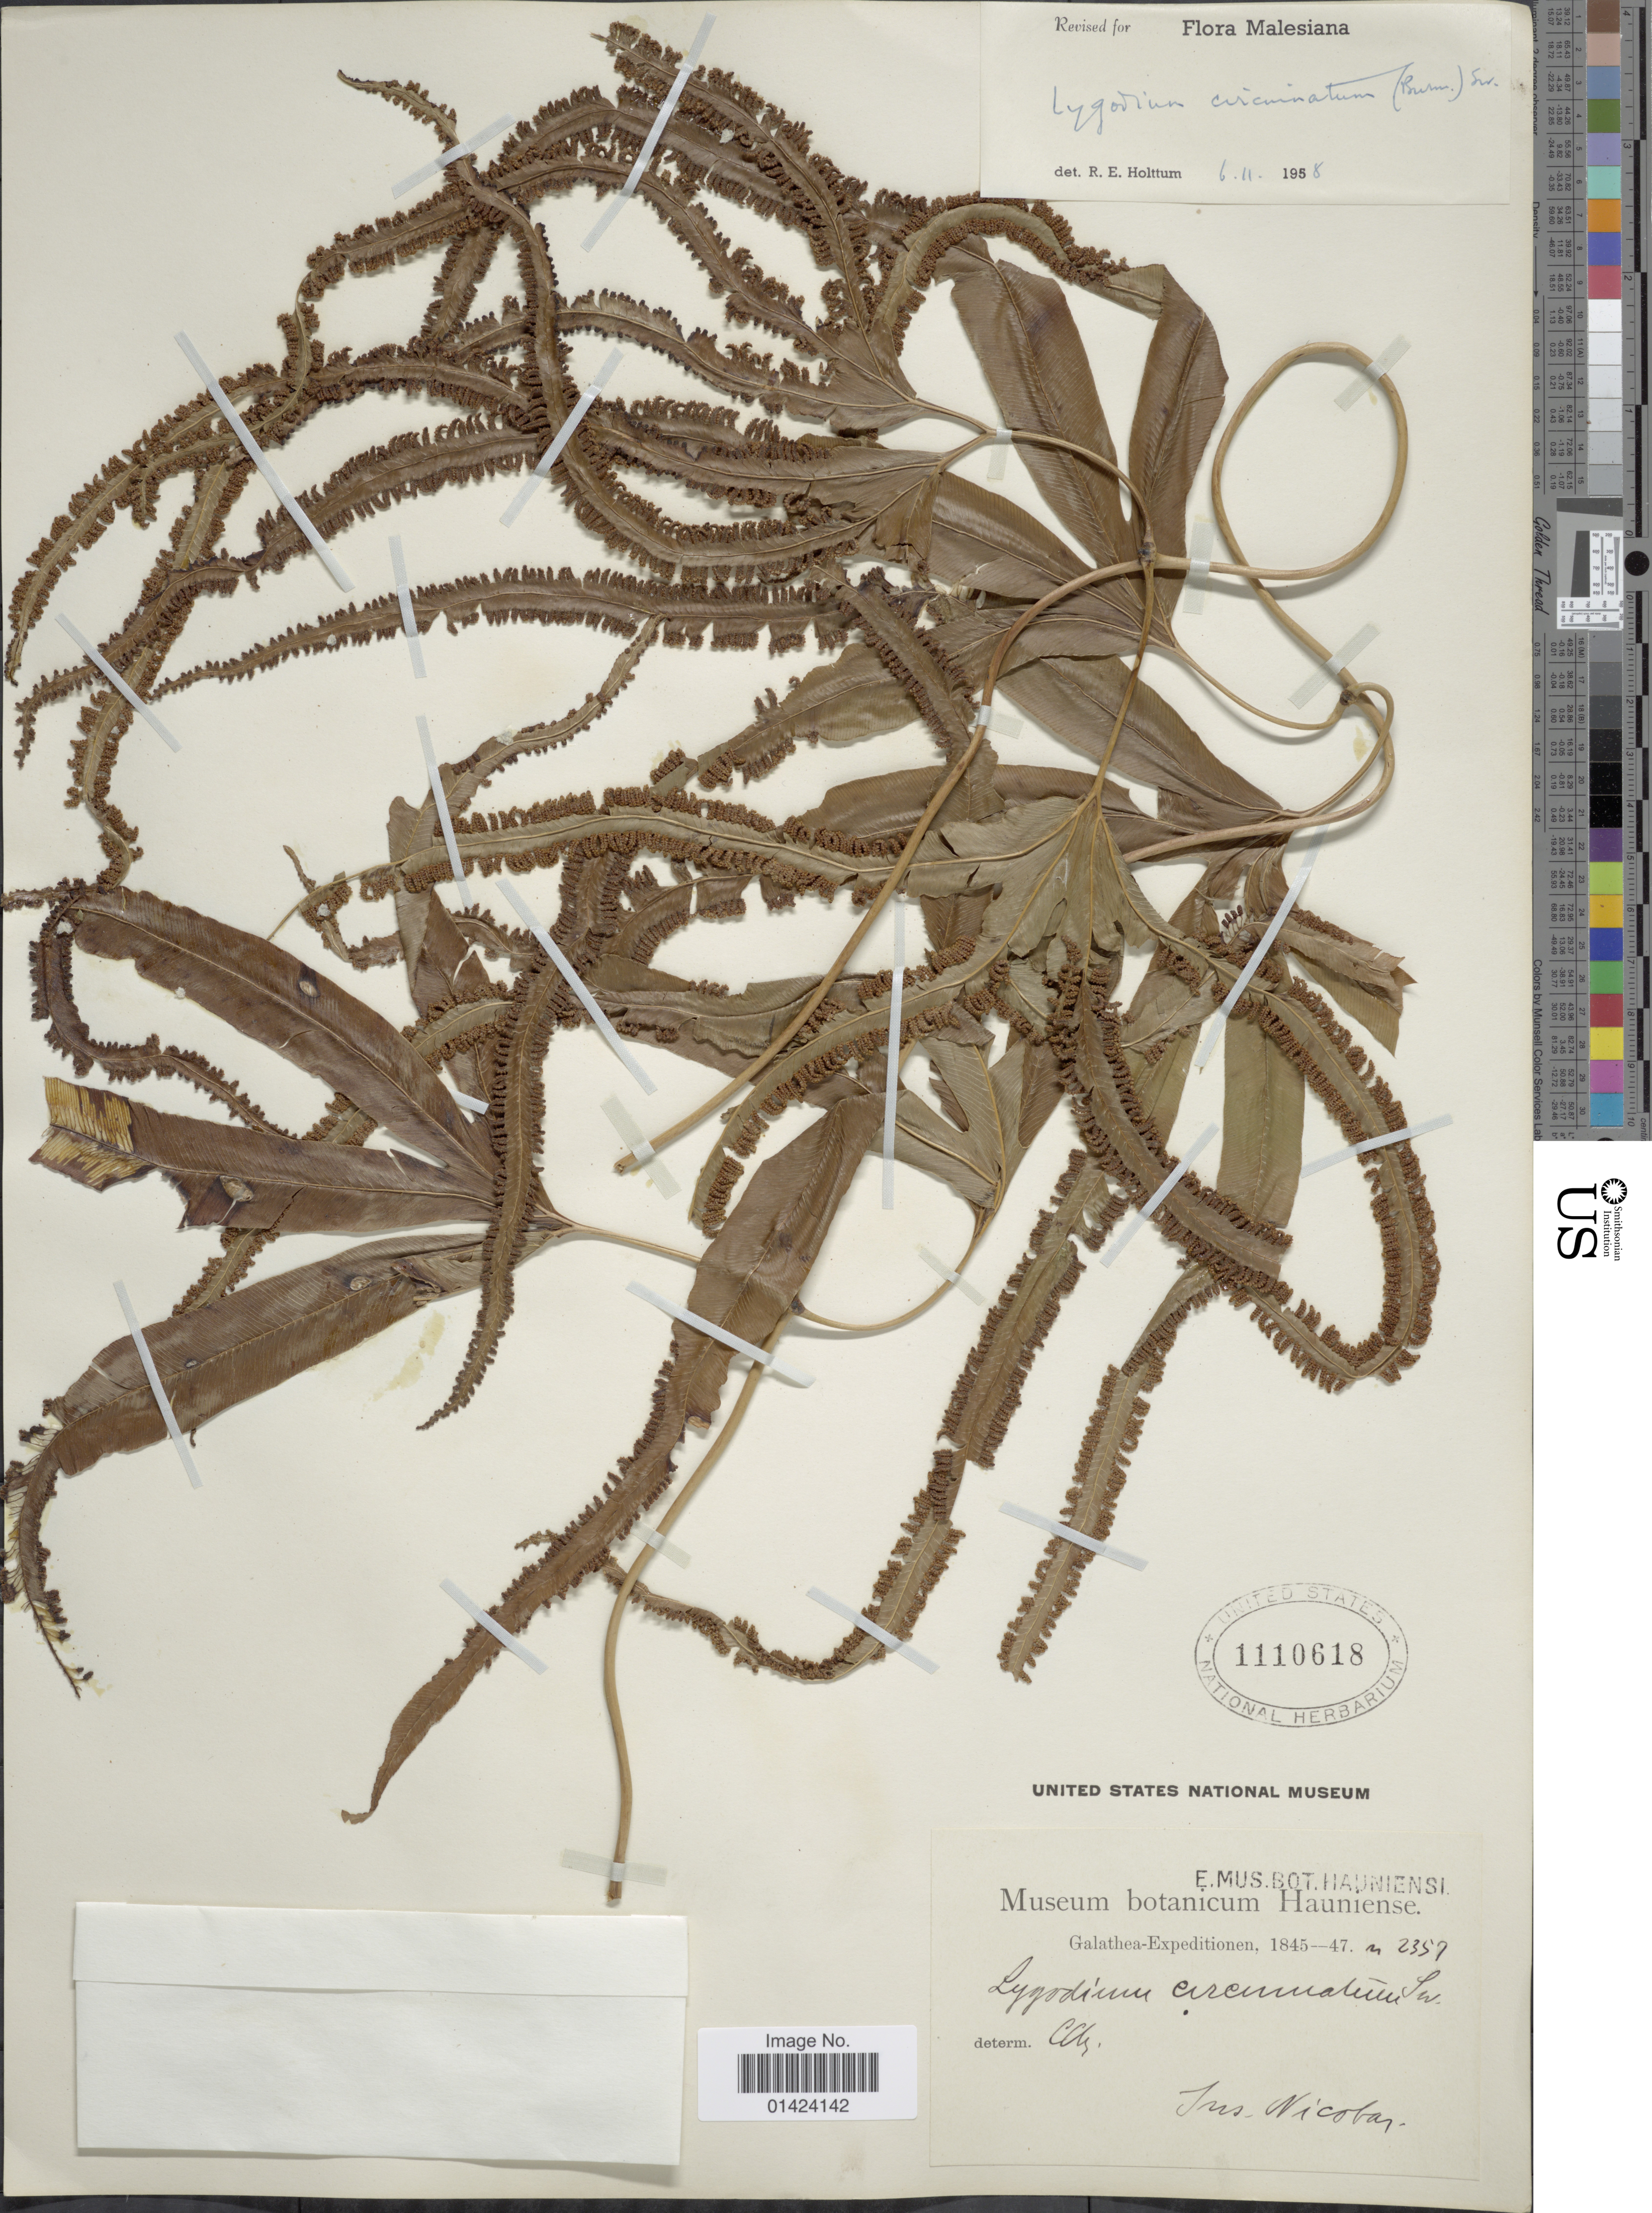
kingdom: Plantae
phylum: Tracheophyta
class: Polypodiopsida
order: Schizaeales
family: Lygodiaceae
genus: Lygodium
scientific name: Lygodium circinnatum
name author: (Burm. f.) Sw.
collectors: Galathea Expedition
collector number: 2357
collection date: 1845/1847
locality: Ins. Nicolas [interpreted]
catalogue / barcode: US 1110618